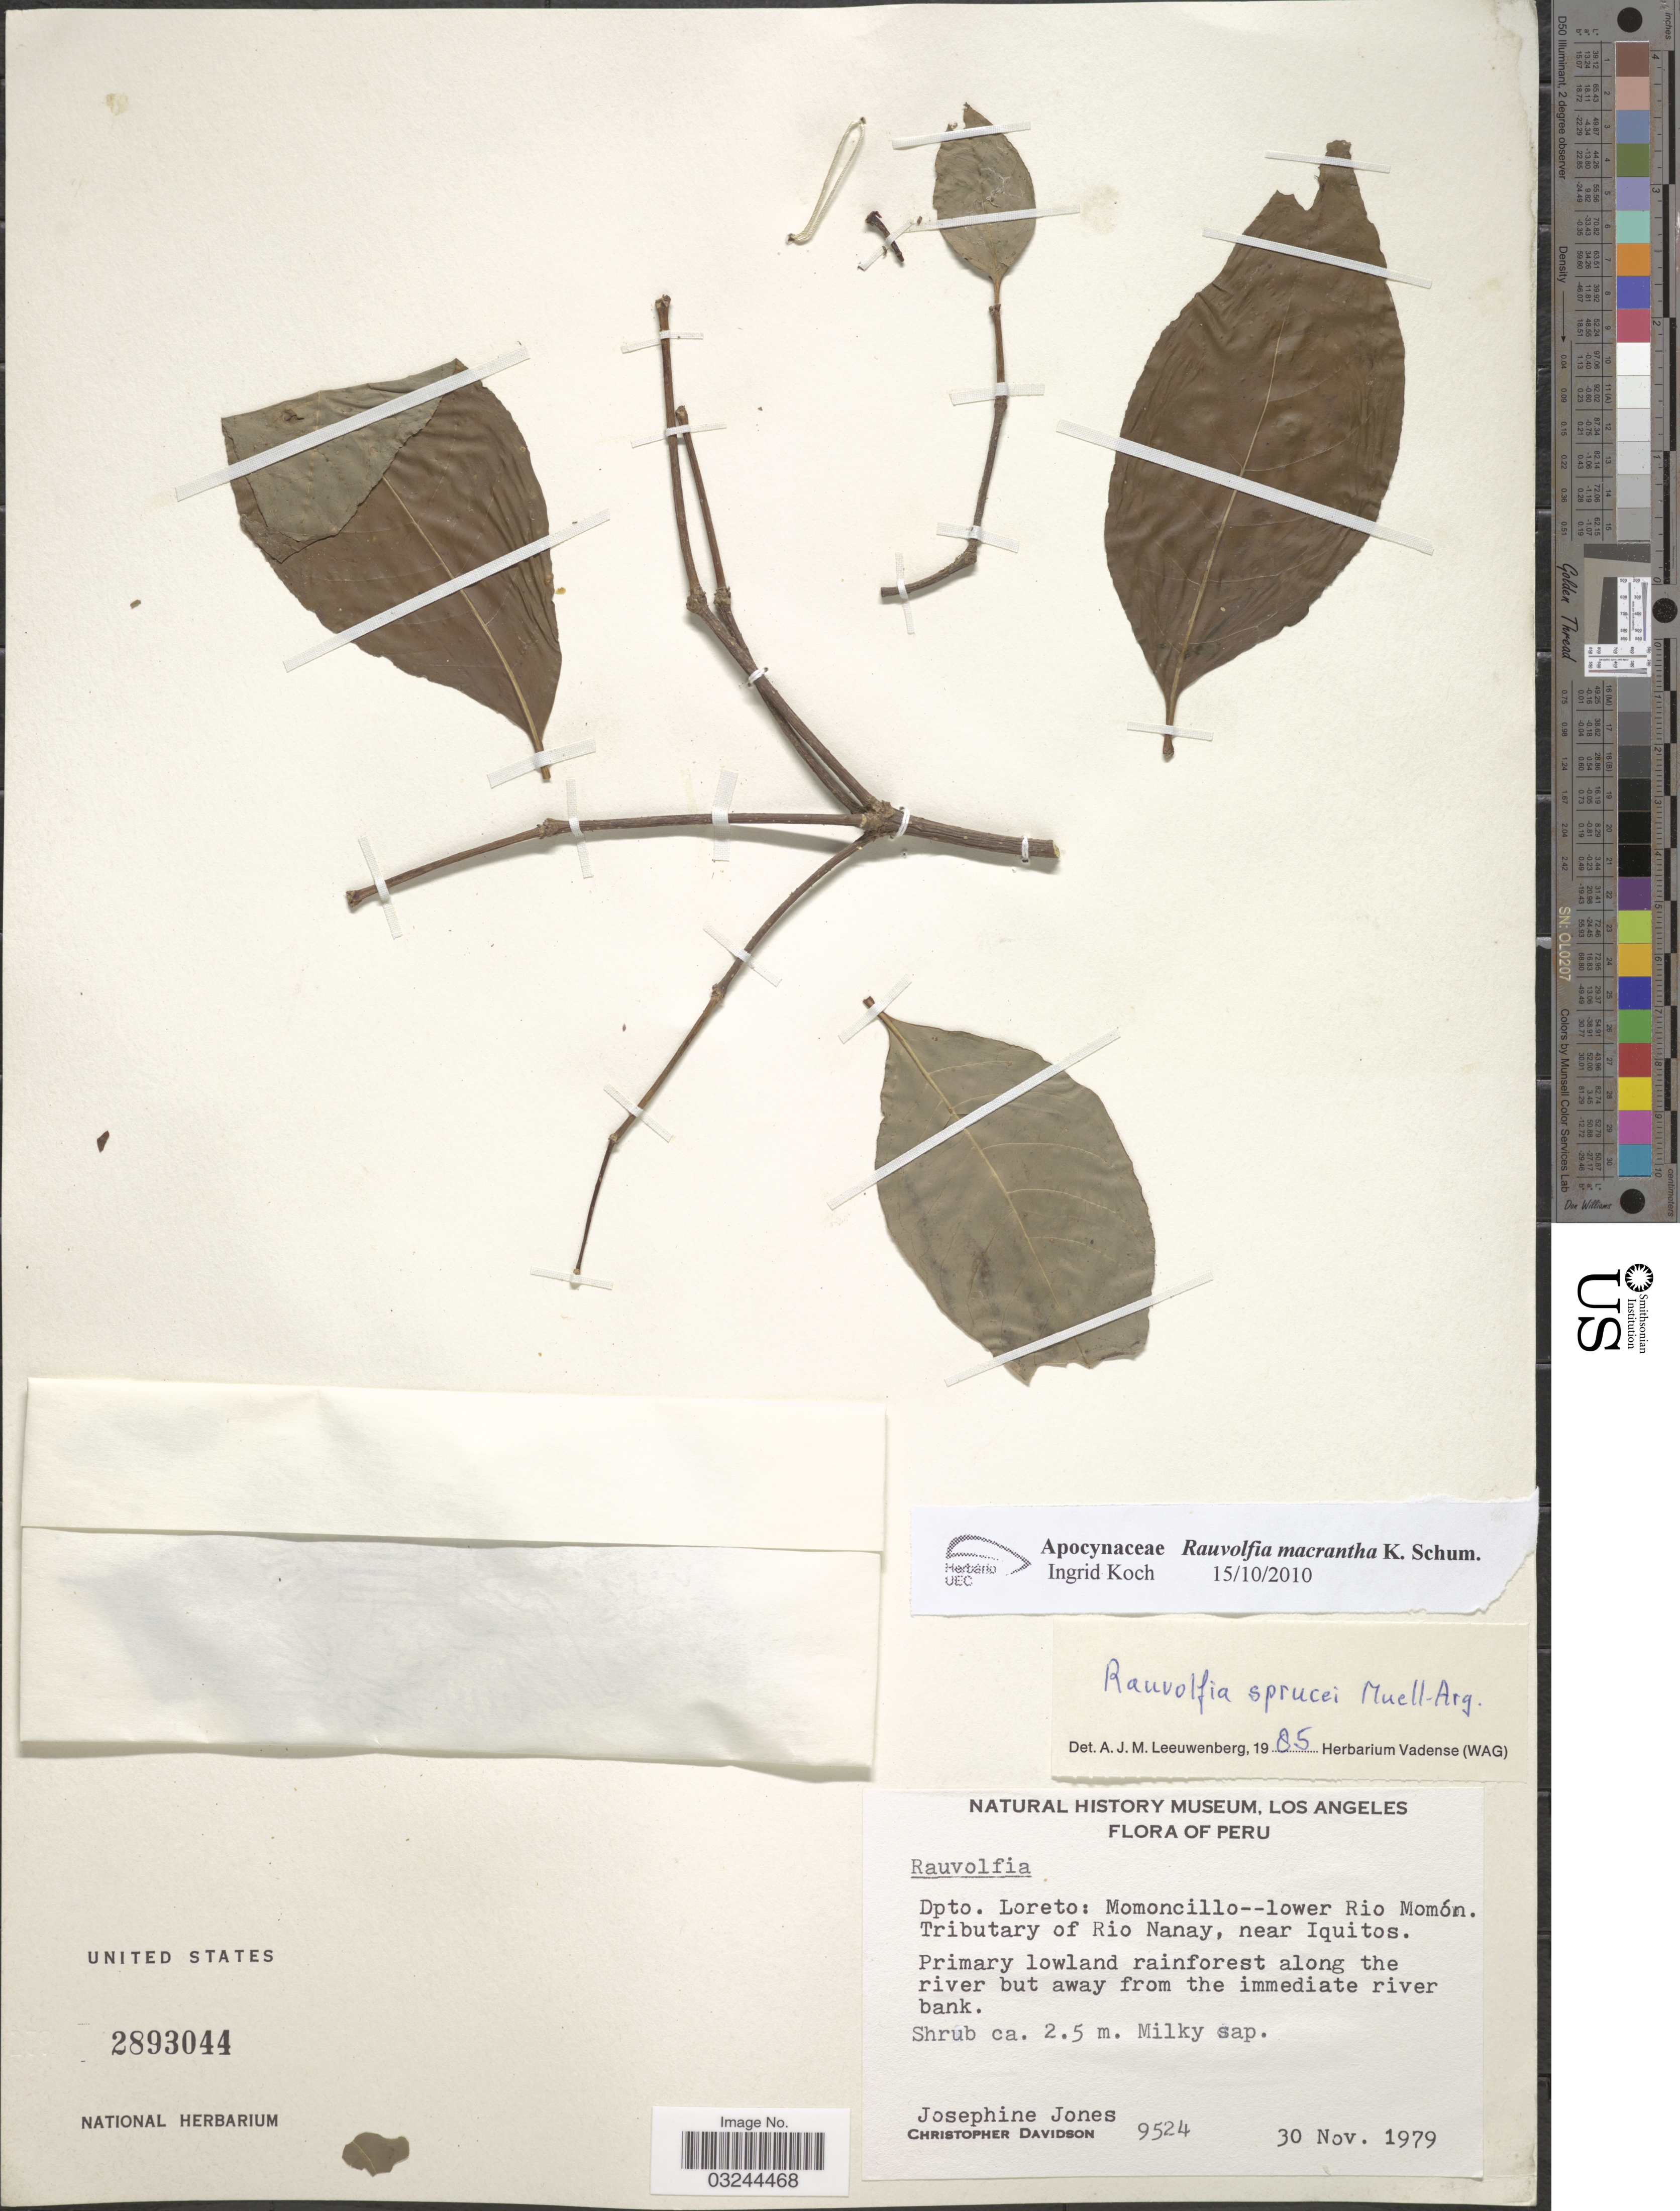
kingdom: Plantae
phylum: Tracheophyta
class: Magnoliopsida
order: Gentianales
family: Apocynaceae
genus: Rauvolfia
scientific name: Rauvolfia macrantha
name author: K. Schum. ex Markgr.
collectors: J. Jones & C. Davidson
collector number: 9524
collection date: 1979-11-30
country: Peru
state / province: Loreto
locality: Dpto. Loreto: Momoncillo--lower Rio Momón. Tributary of Rio Nanay, near Iquitos.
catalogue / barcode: US 2893044